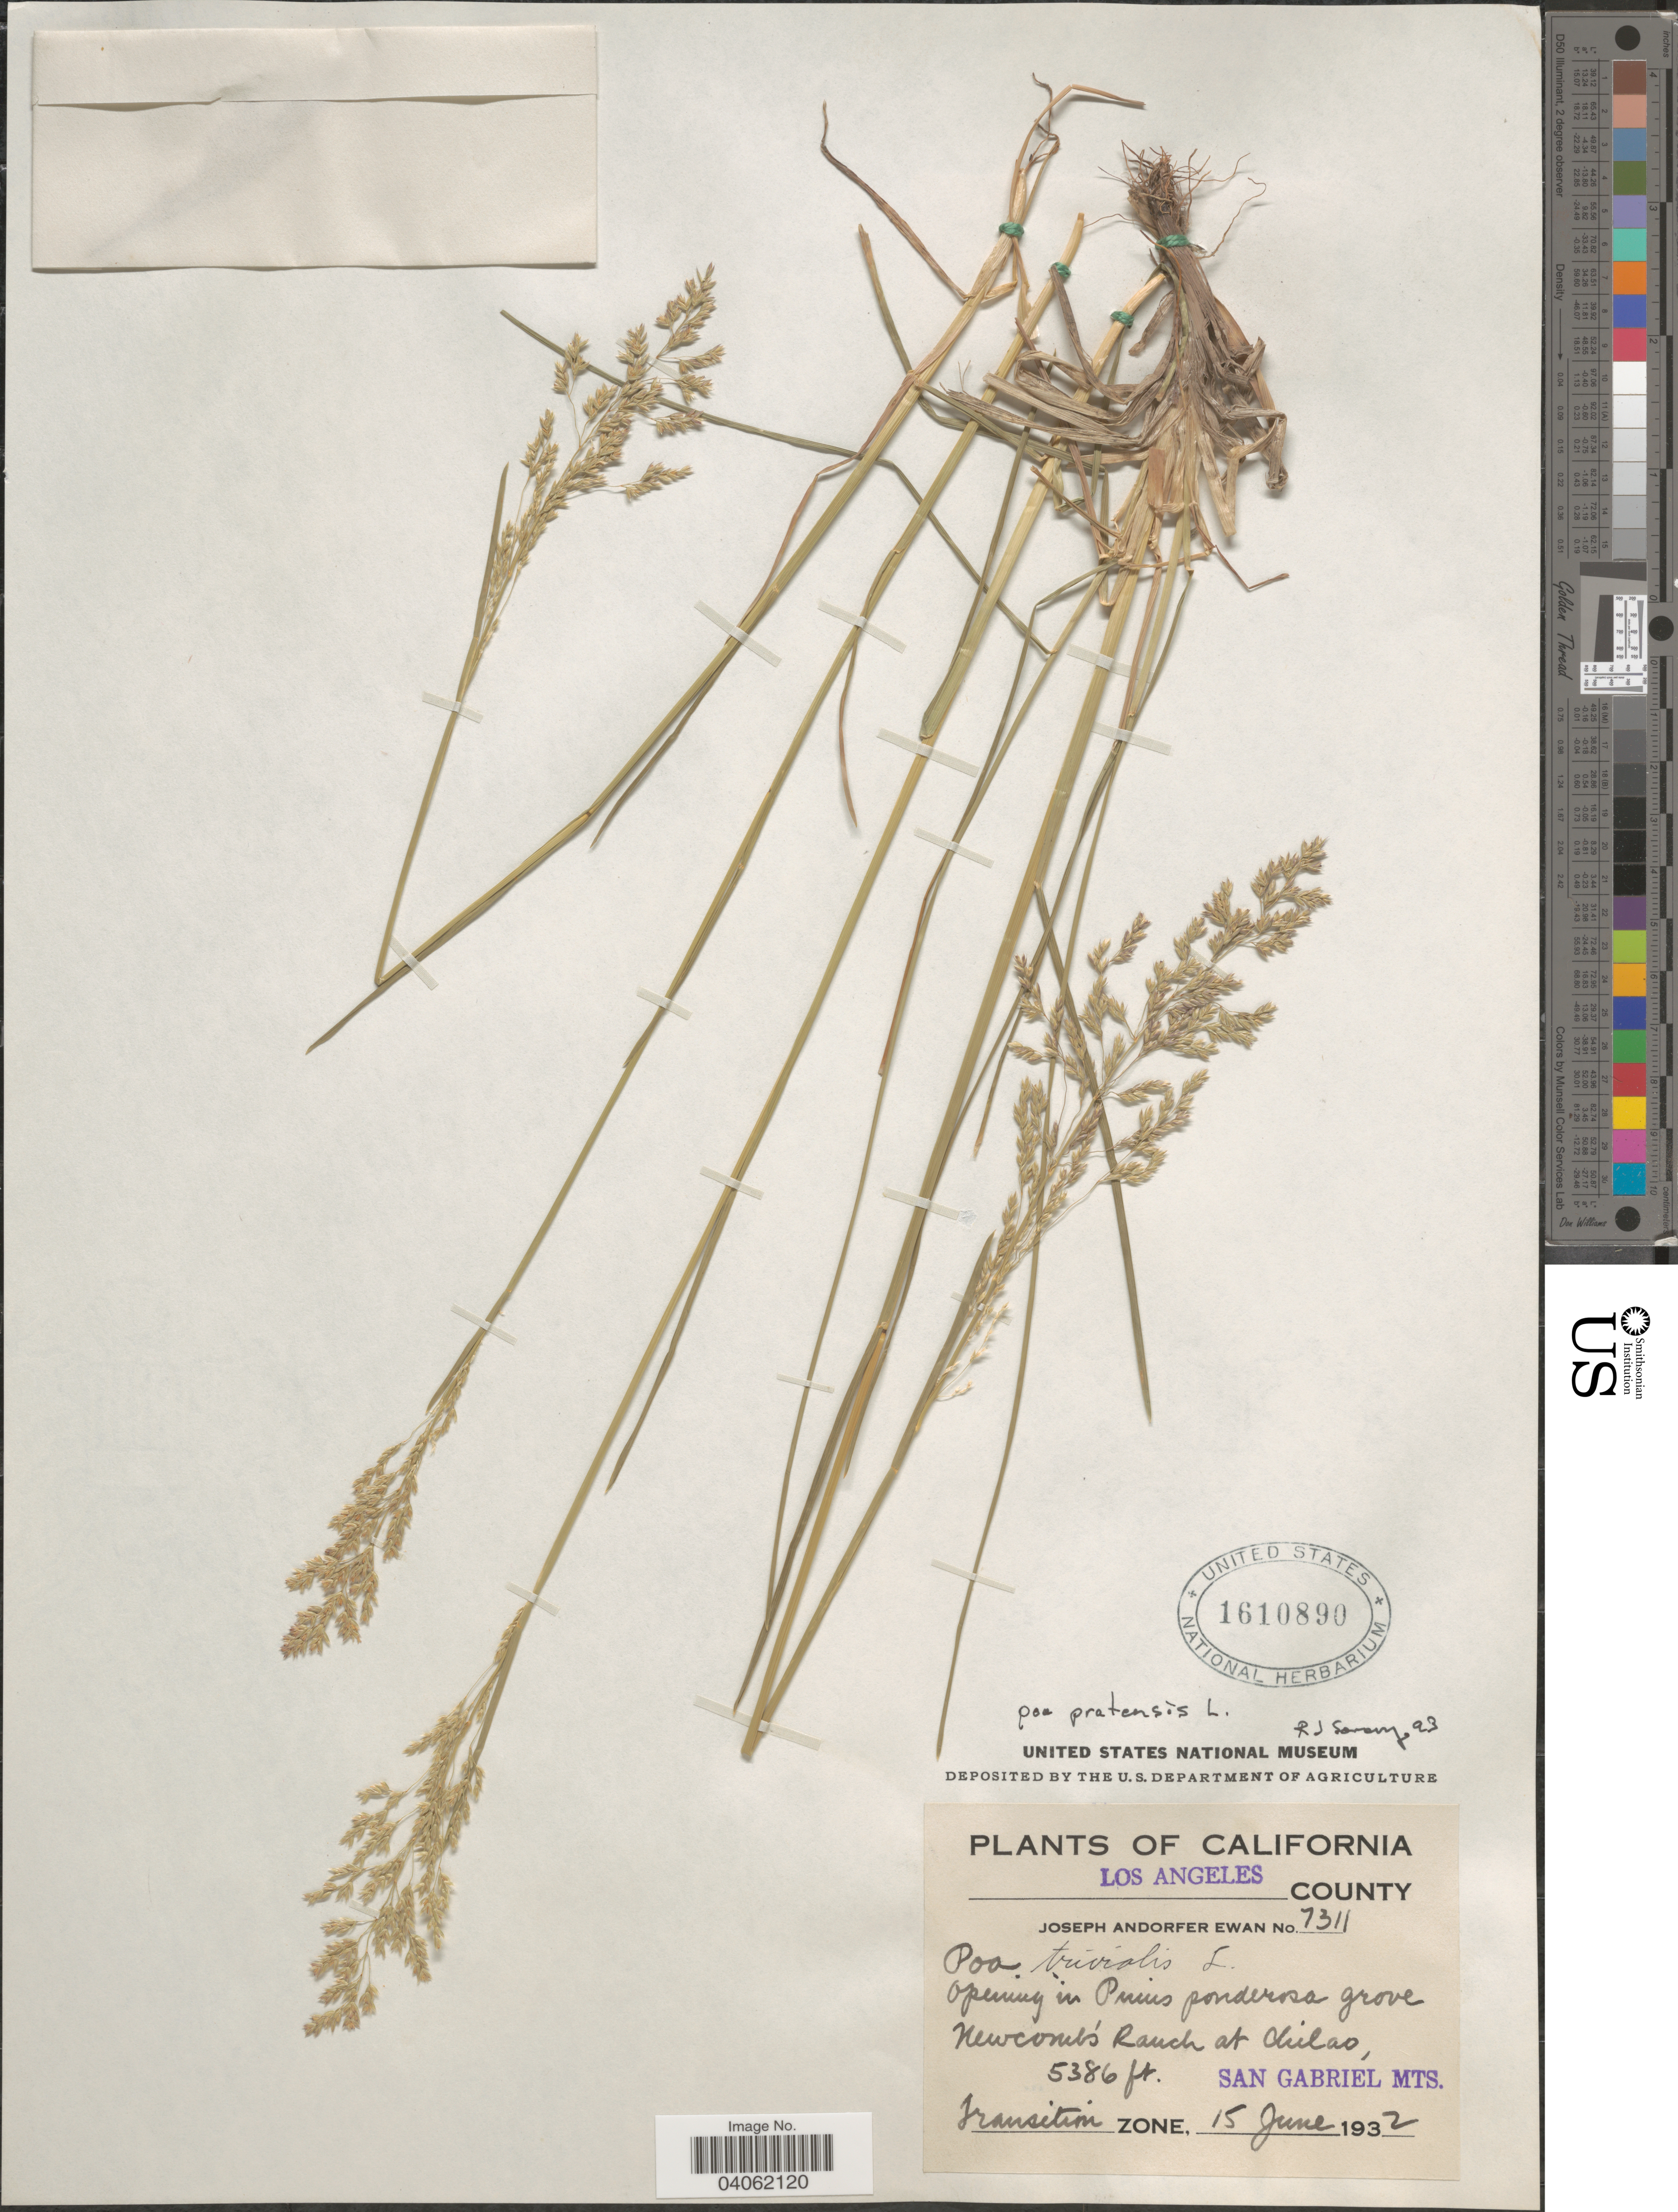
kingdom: Plantae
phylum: Tracheophyta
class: Liliopsida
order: Poales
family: Poaceae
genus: Poa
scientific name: Poa pratensis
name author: L.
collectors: J. A. Ewan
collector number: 7311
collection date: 1932-06-15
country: United States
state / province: California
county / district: Los Angeles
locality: Los Angeles County. Newcomb's Ranch at Chilao, San Gabriel Mts. Transition Zone.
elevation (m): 1642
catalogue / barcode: US 1610890